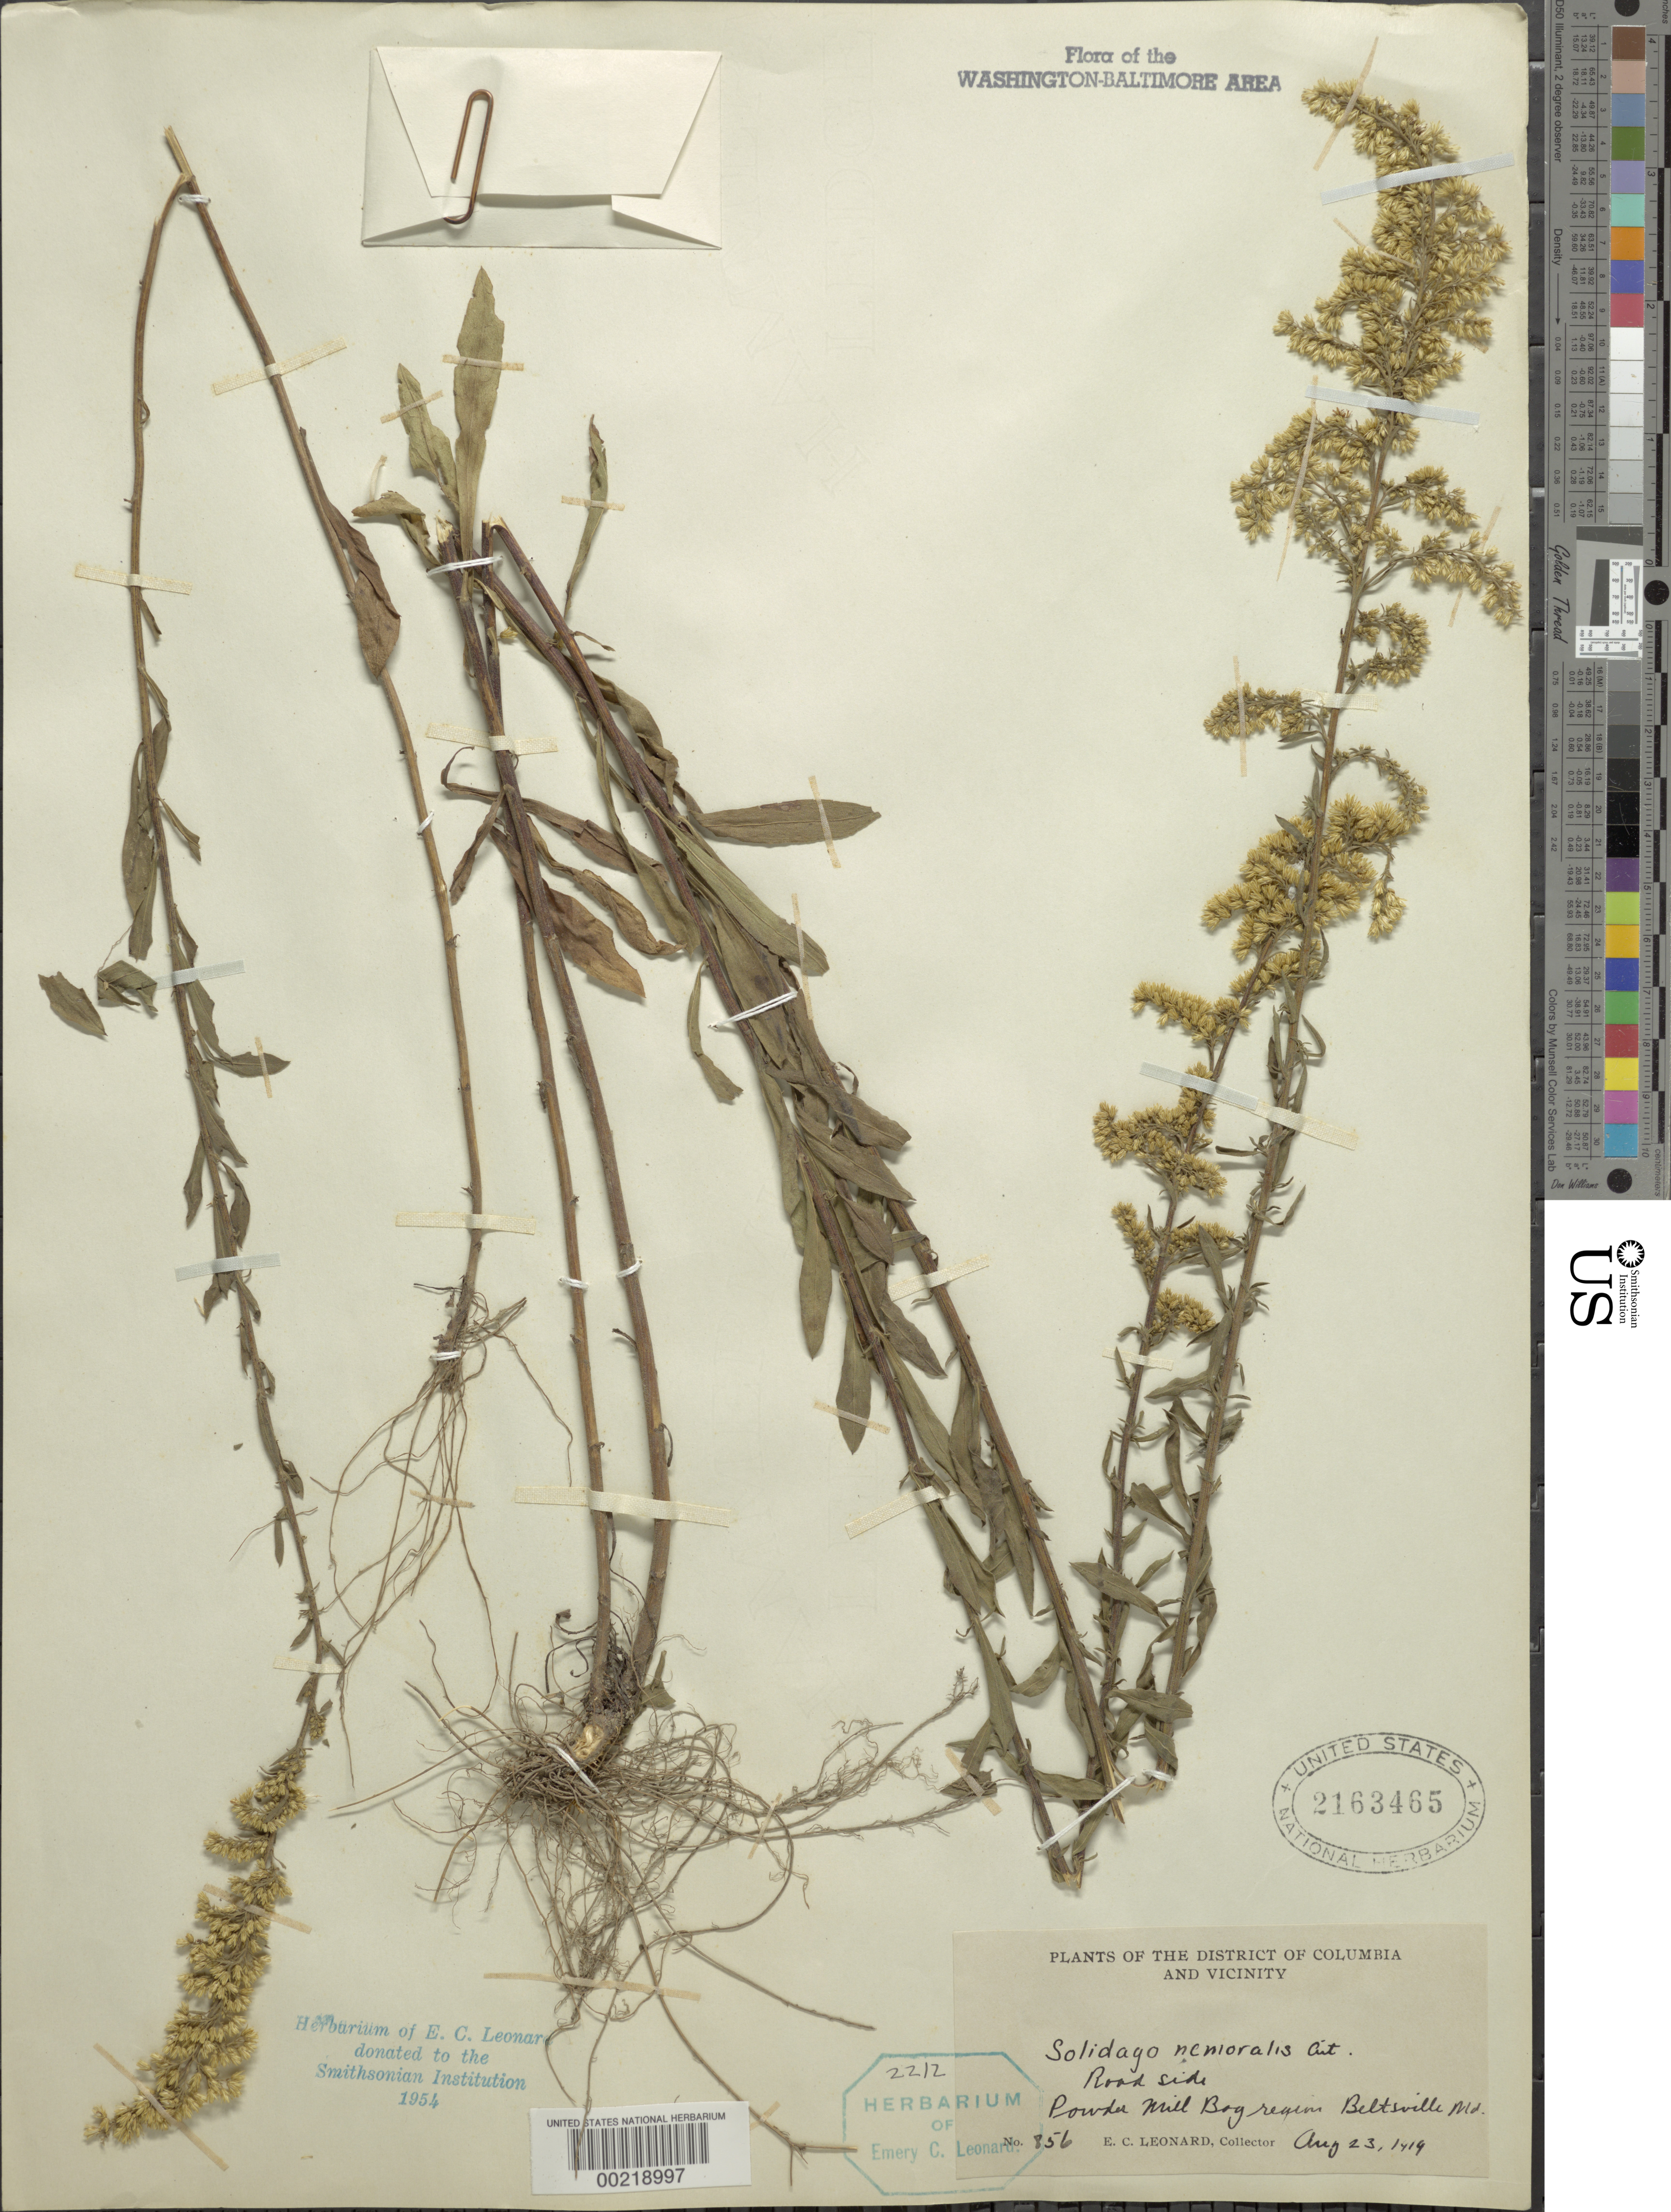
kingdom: Plantae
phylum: Tracheophyta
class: Magnoliopsida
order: Asterales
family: Asteraceae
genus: Solidago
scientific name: Solidago nemoralis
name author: Aiton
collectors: E. C. Leonard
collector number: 856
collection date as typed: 23 Aug 1919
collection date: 1919-08-23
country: United States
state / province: Maryland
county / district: Prince George's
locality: Powder Mill Bog Region Beltsville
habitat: Roadside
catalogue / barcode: US 2163465